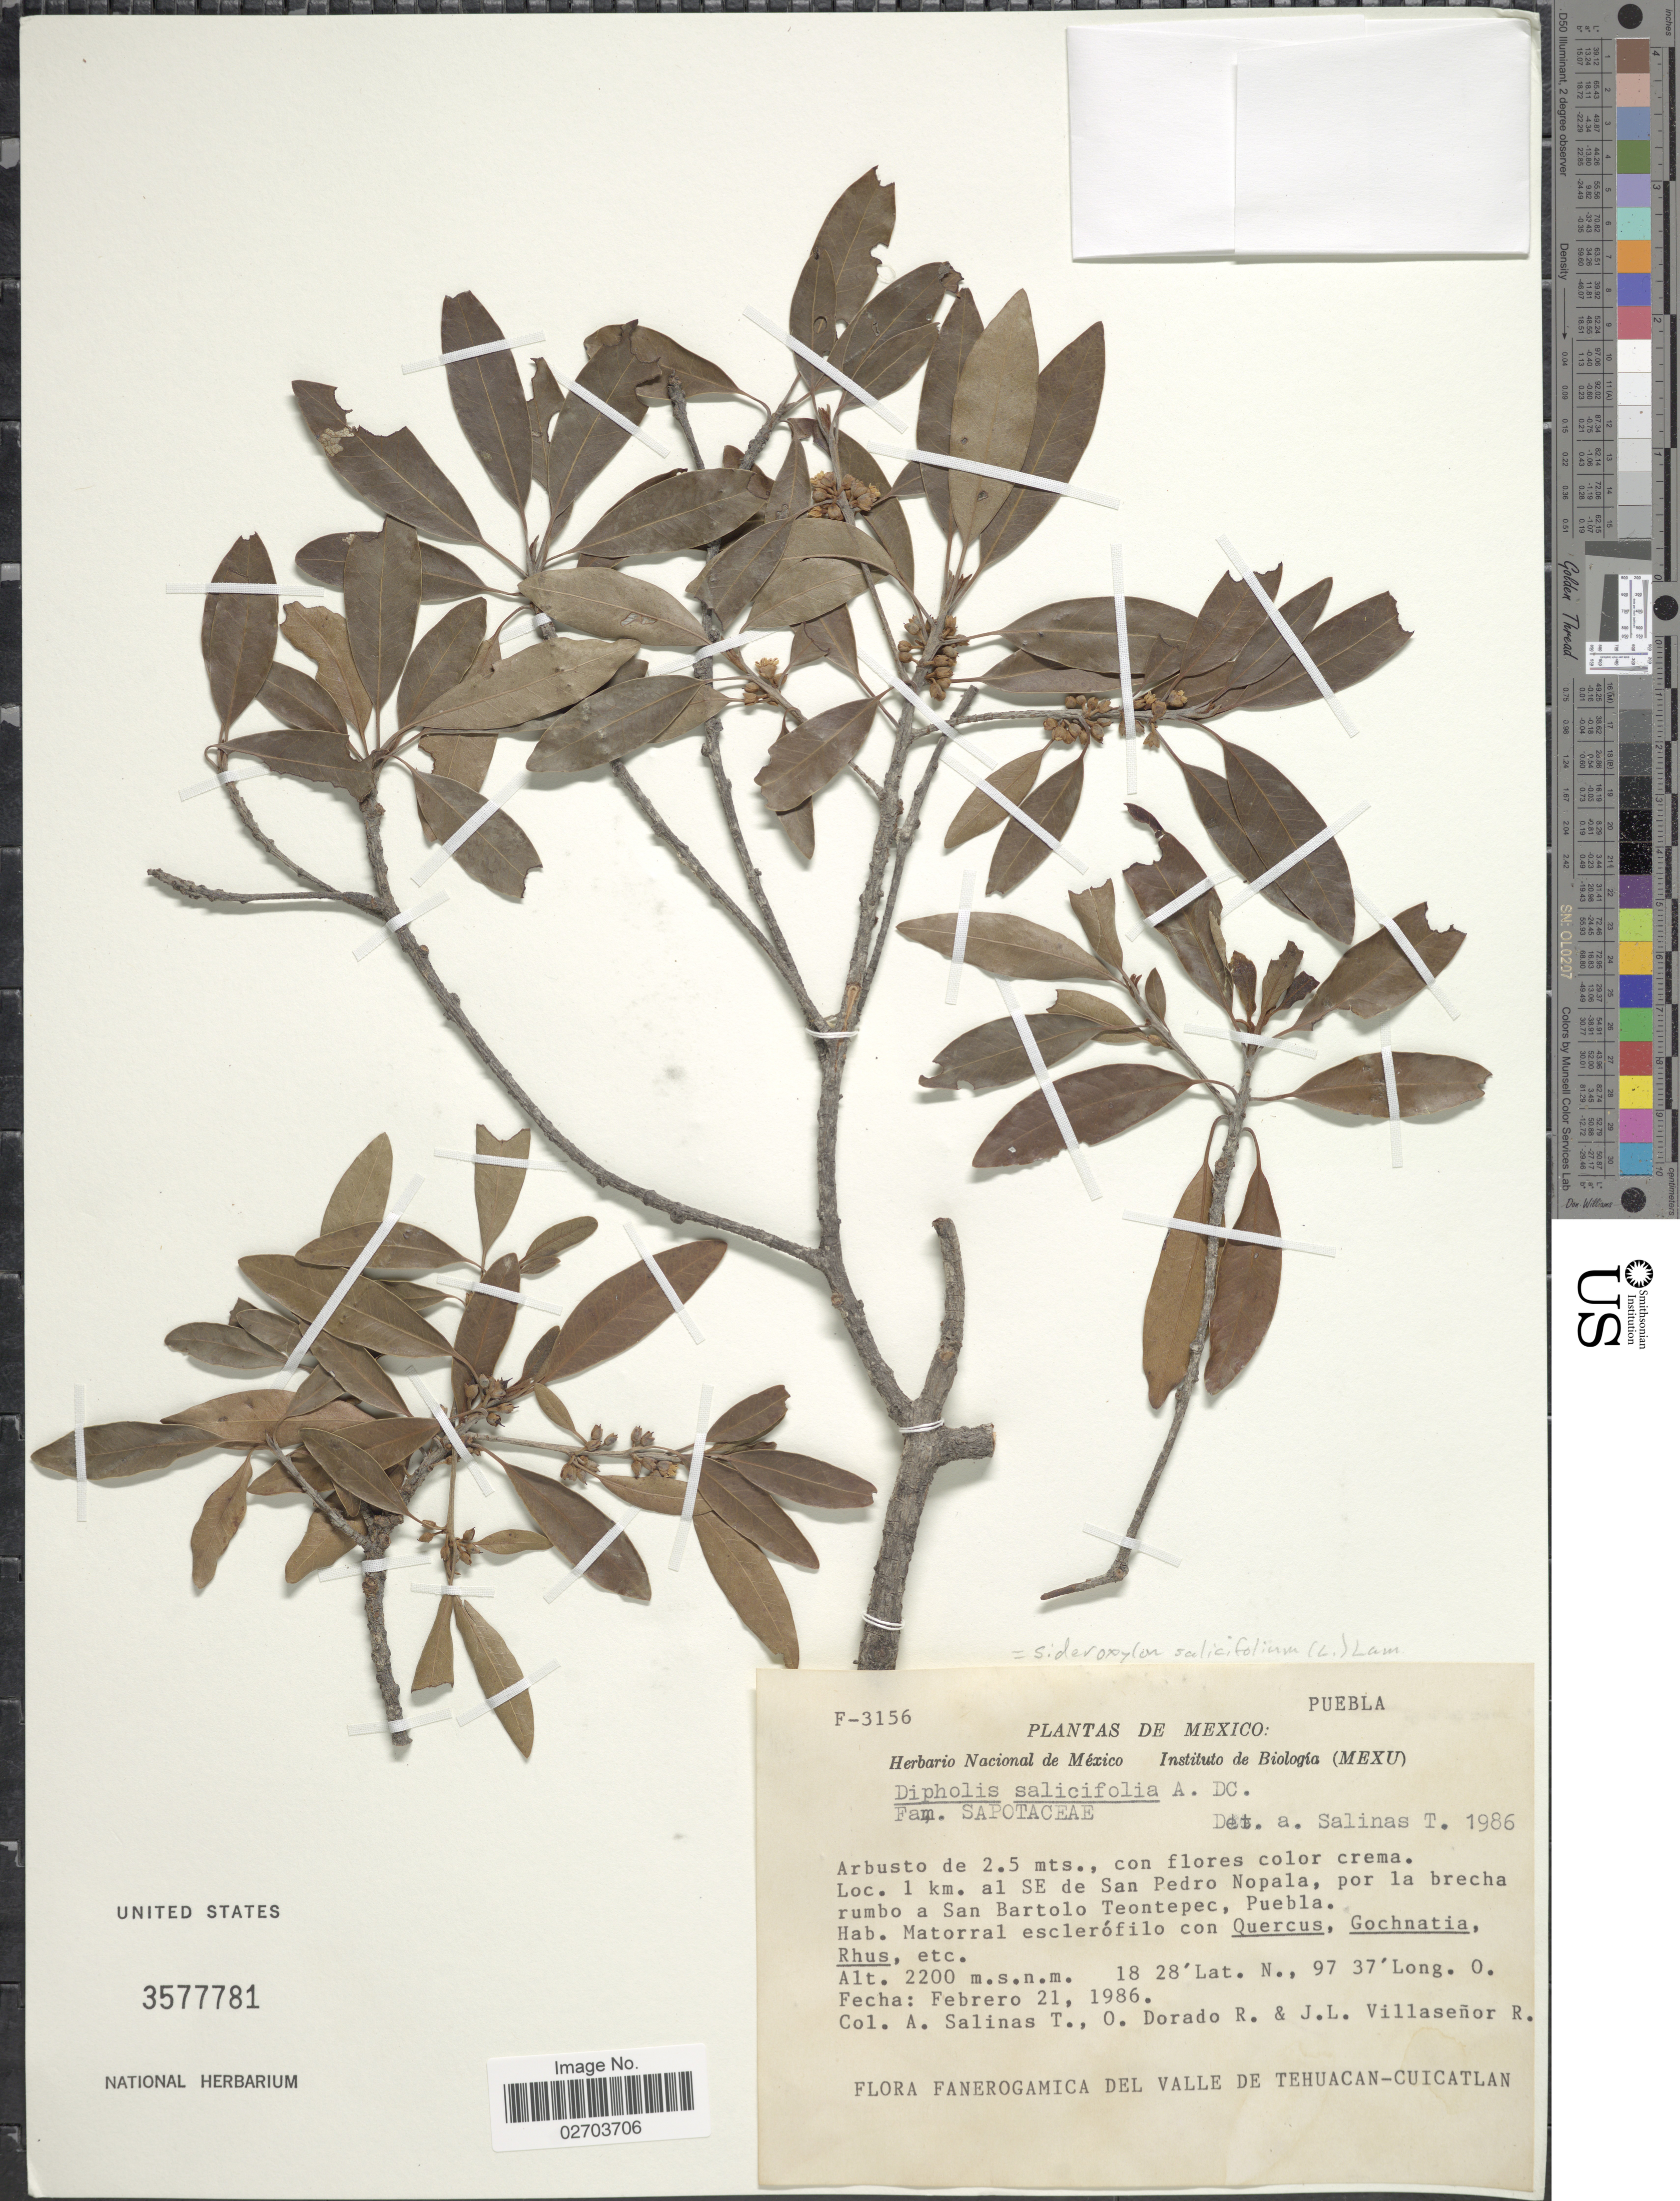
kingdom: Plantae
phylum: Tracheophyta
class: Magnoliopsida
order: Ericales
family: Sapotaceae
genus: Sideroxylon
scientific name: Sideroxylon salicifolium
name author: (L.) Lam.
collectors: A. Salinas T., O. Dorado R. & J. L. Villasenor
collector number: F-3156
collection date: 1986-02-21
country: Mexico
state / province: Puebla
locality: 1 km. al SE de San Pedro Nopala, por la brecha rumbo a San Bartolo Teontepec.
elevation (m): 2200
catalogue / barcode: US 3577781